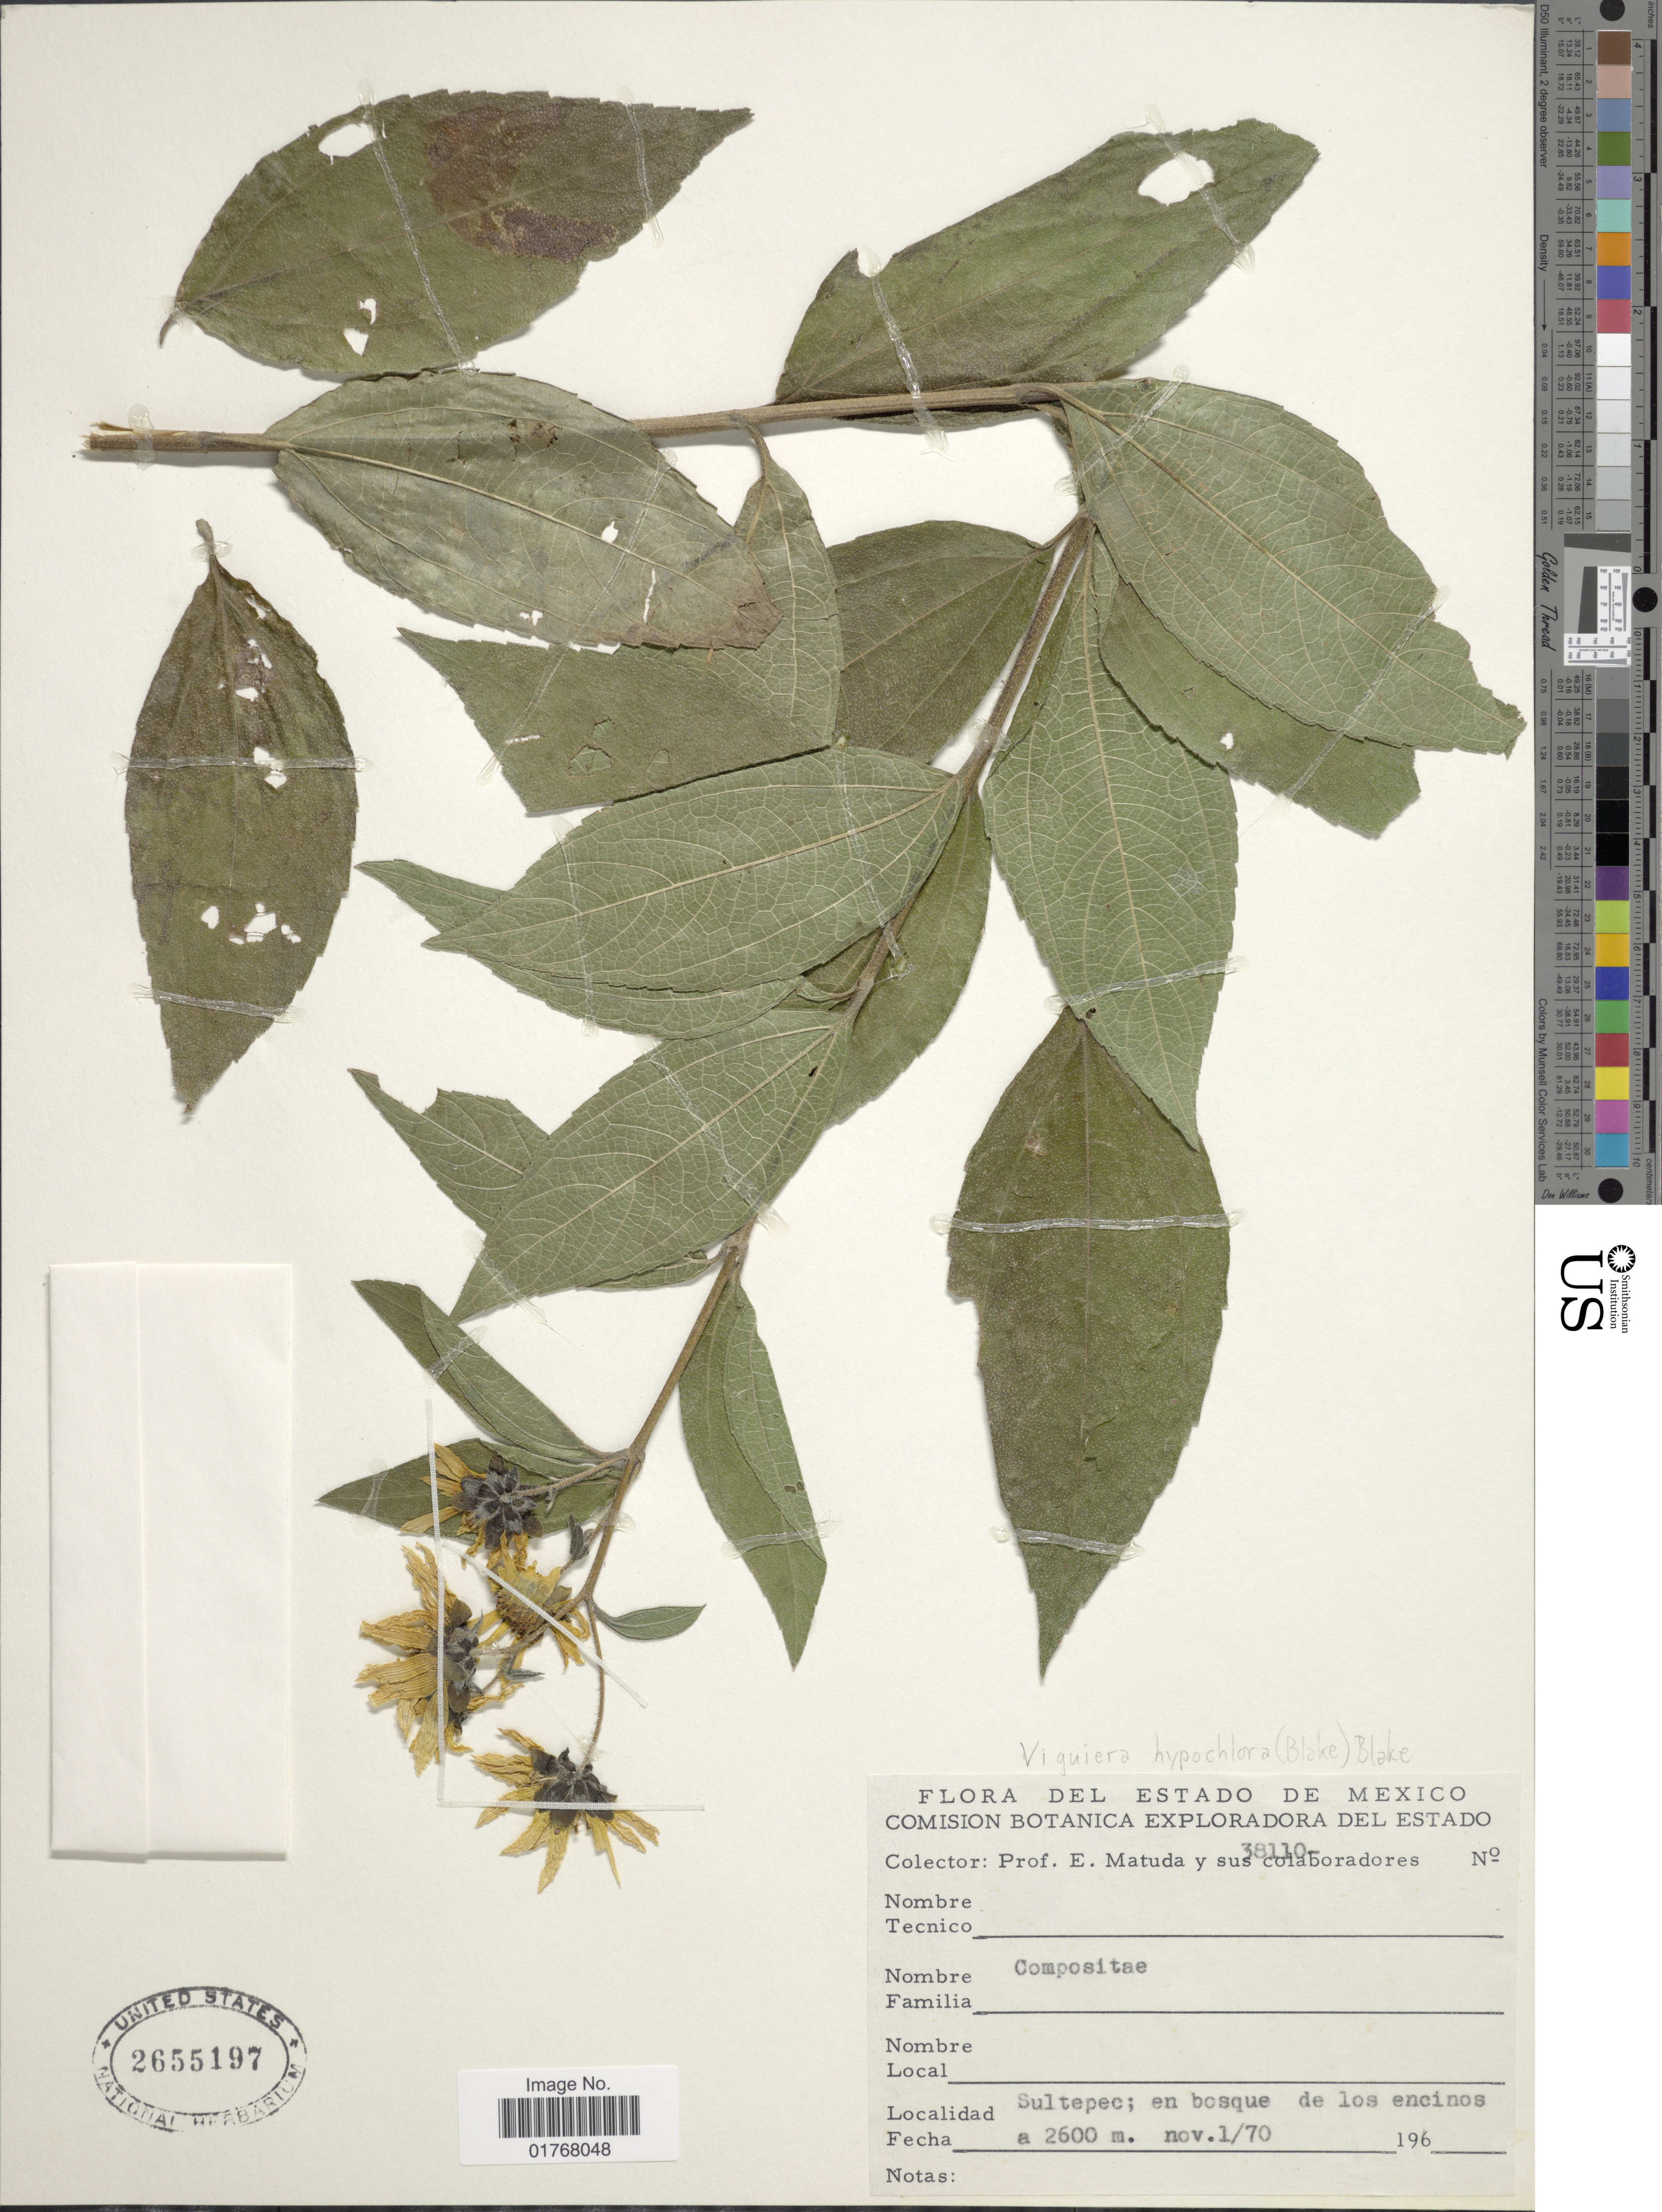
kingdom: Plantae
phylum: Tracheophyta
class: Magnoliopsida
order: Asterales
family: Asteraceae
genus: Viguiera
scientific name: Viguiera hypochlora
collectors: E. Matuda & et al.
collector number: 38110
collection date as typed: Transcribed d/m/y: 1/11/70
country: Mexico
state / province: México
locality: Sultepec; en bosque de los encinos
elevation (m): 2600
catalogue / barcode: US 2655197